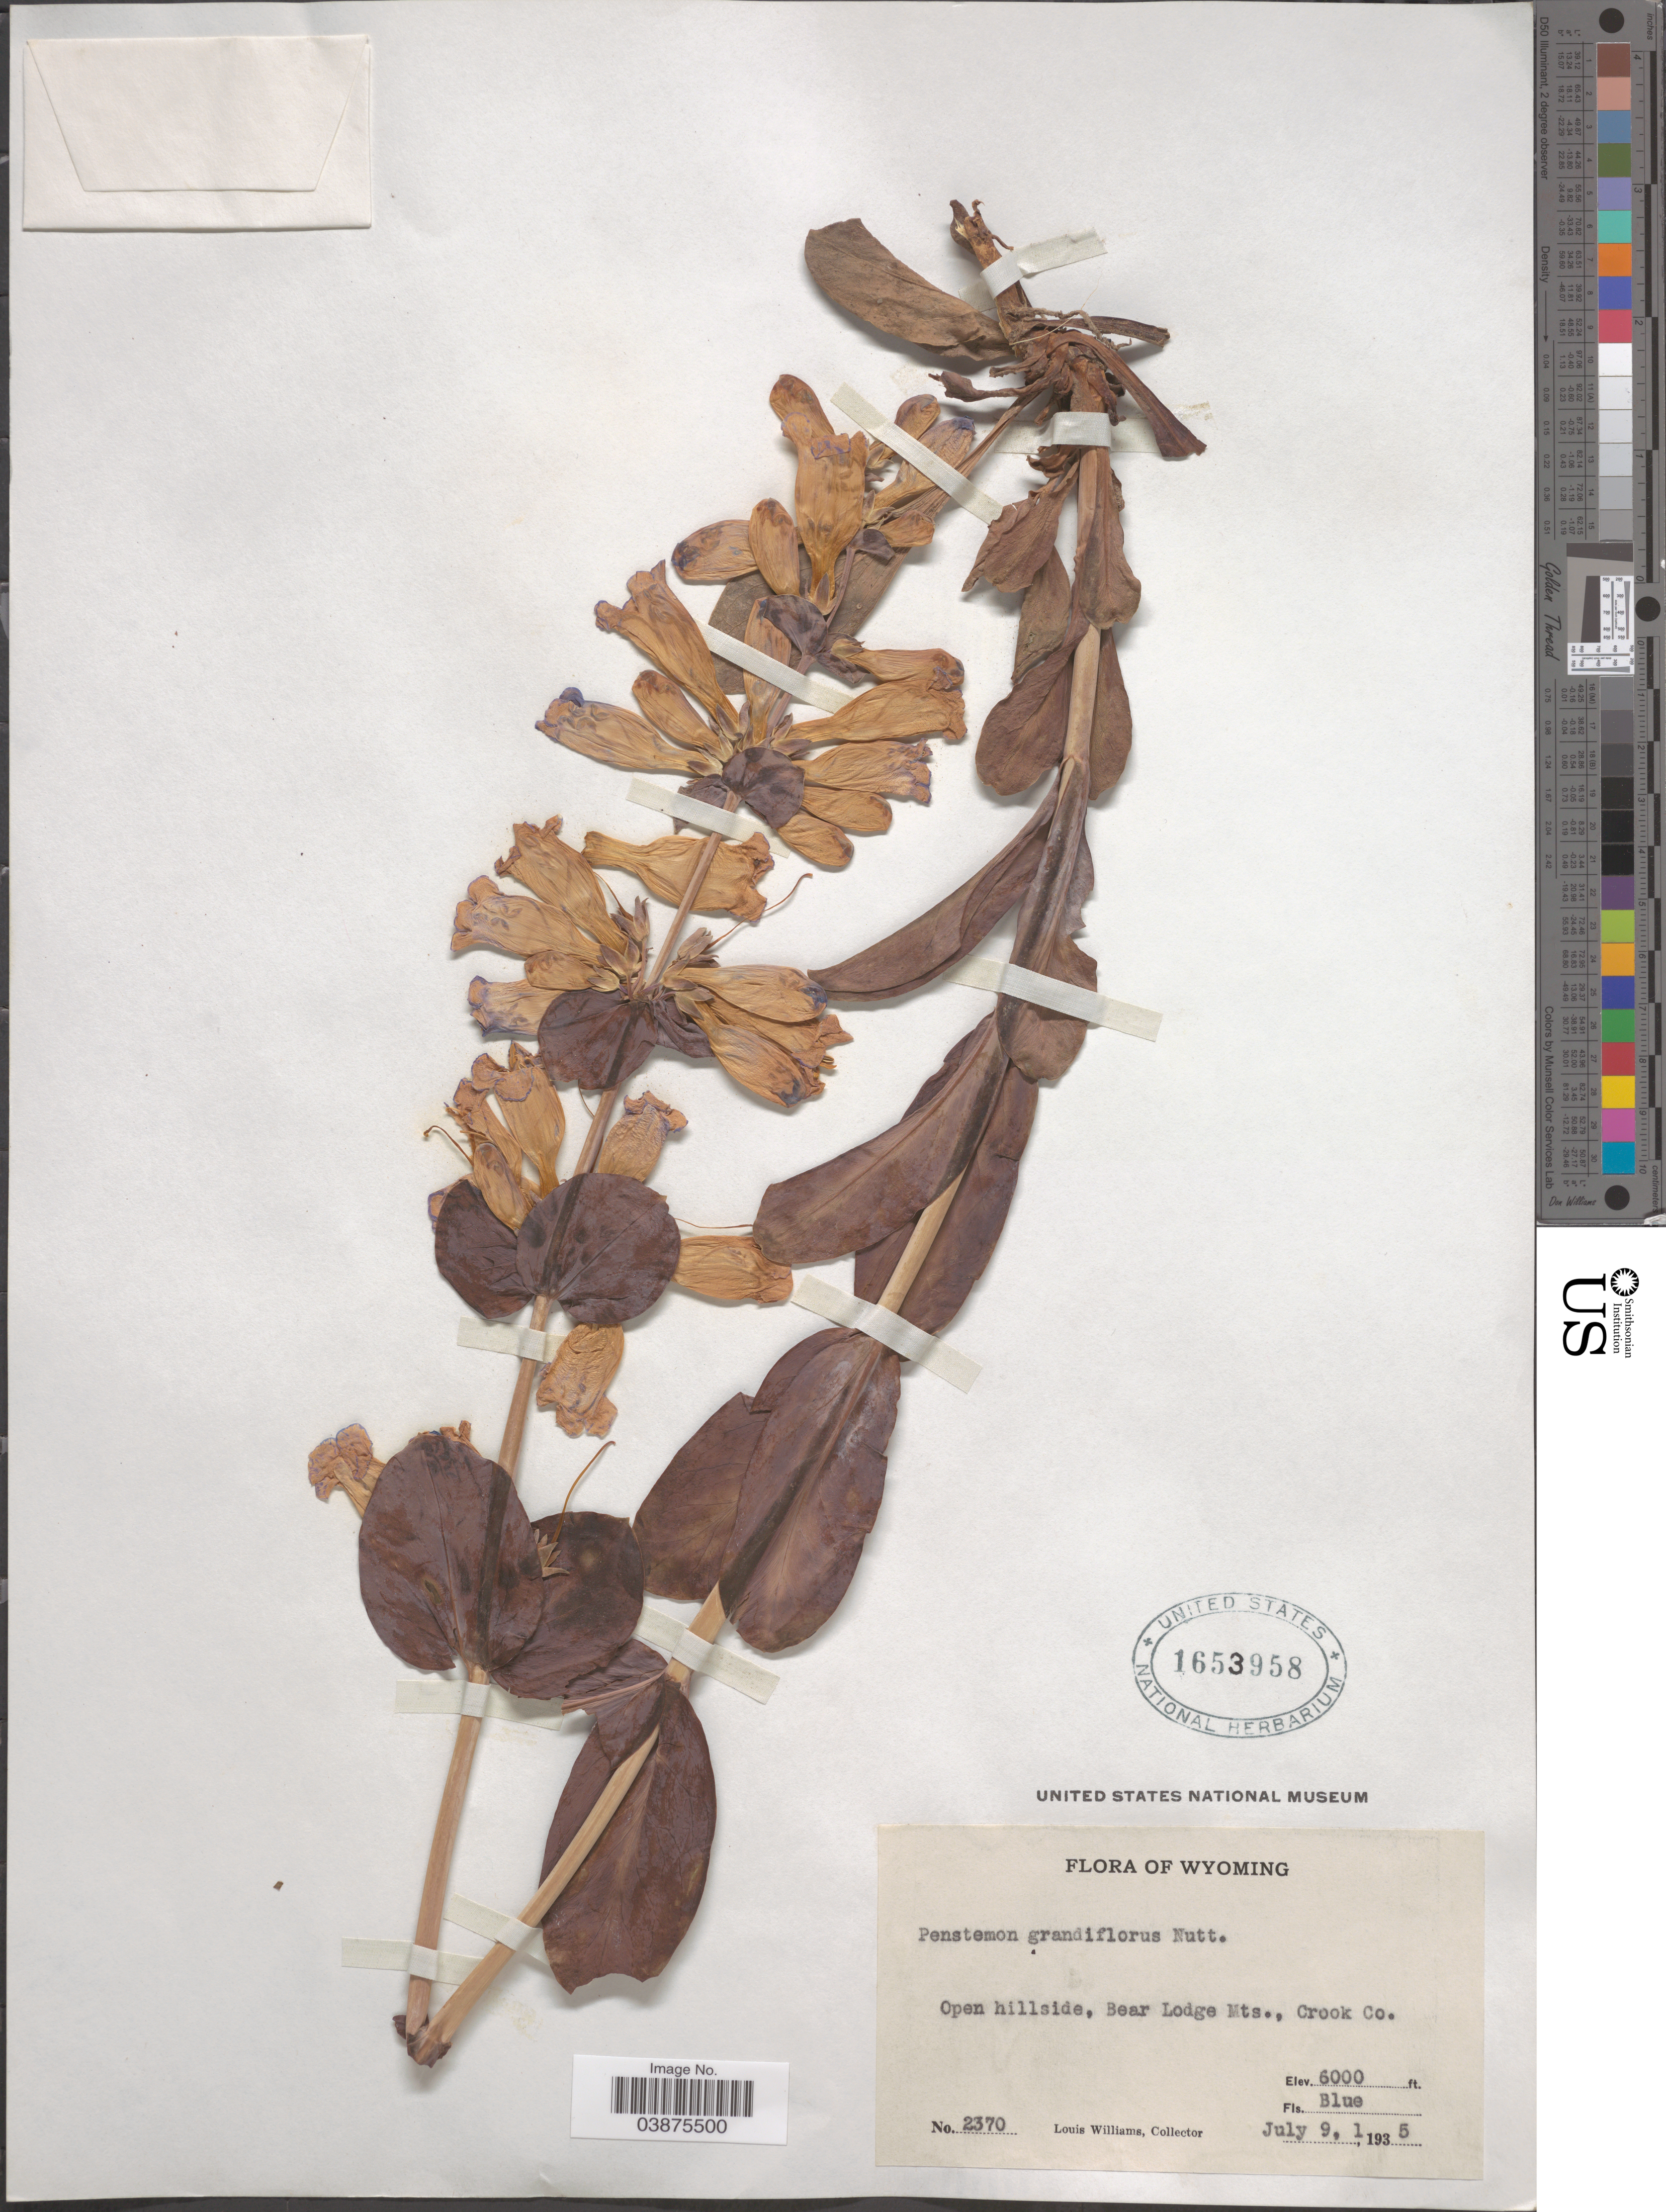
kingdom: Plantae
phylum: Tracheophyta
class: Magnoliopsida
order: Lamiales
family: Plantaginaceae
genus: Penstemon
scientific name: Penstemon grandiflorus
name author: Nutt.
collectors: L. G. Williams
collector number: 2370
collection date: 1935-07-09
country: United States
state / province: Wyoming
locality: Open hillside, Bear Lodge Mts., Crook Co.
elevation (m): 1829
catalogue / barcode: US 1653958